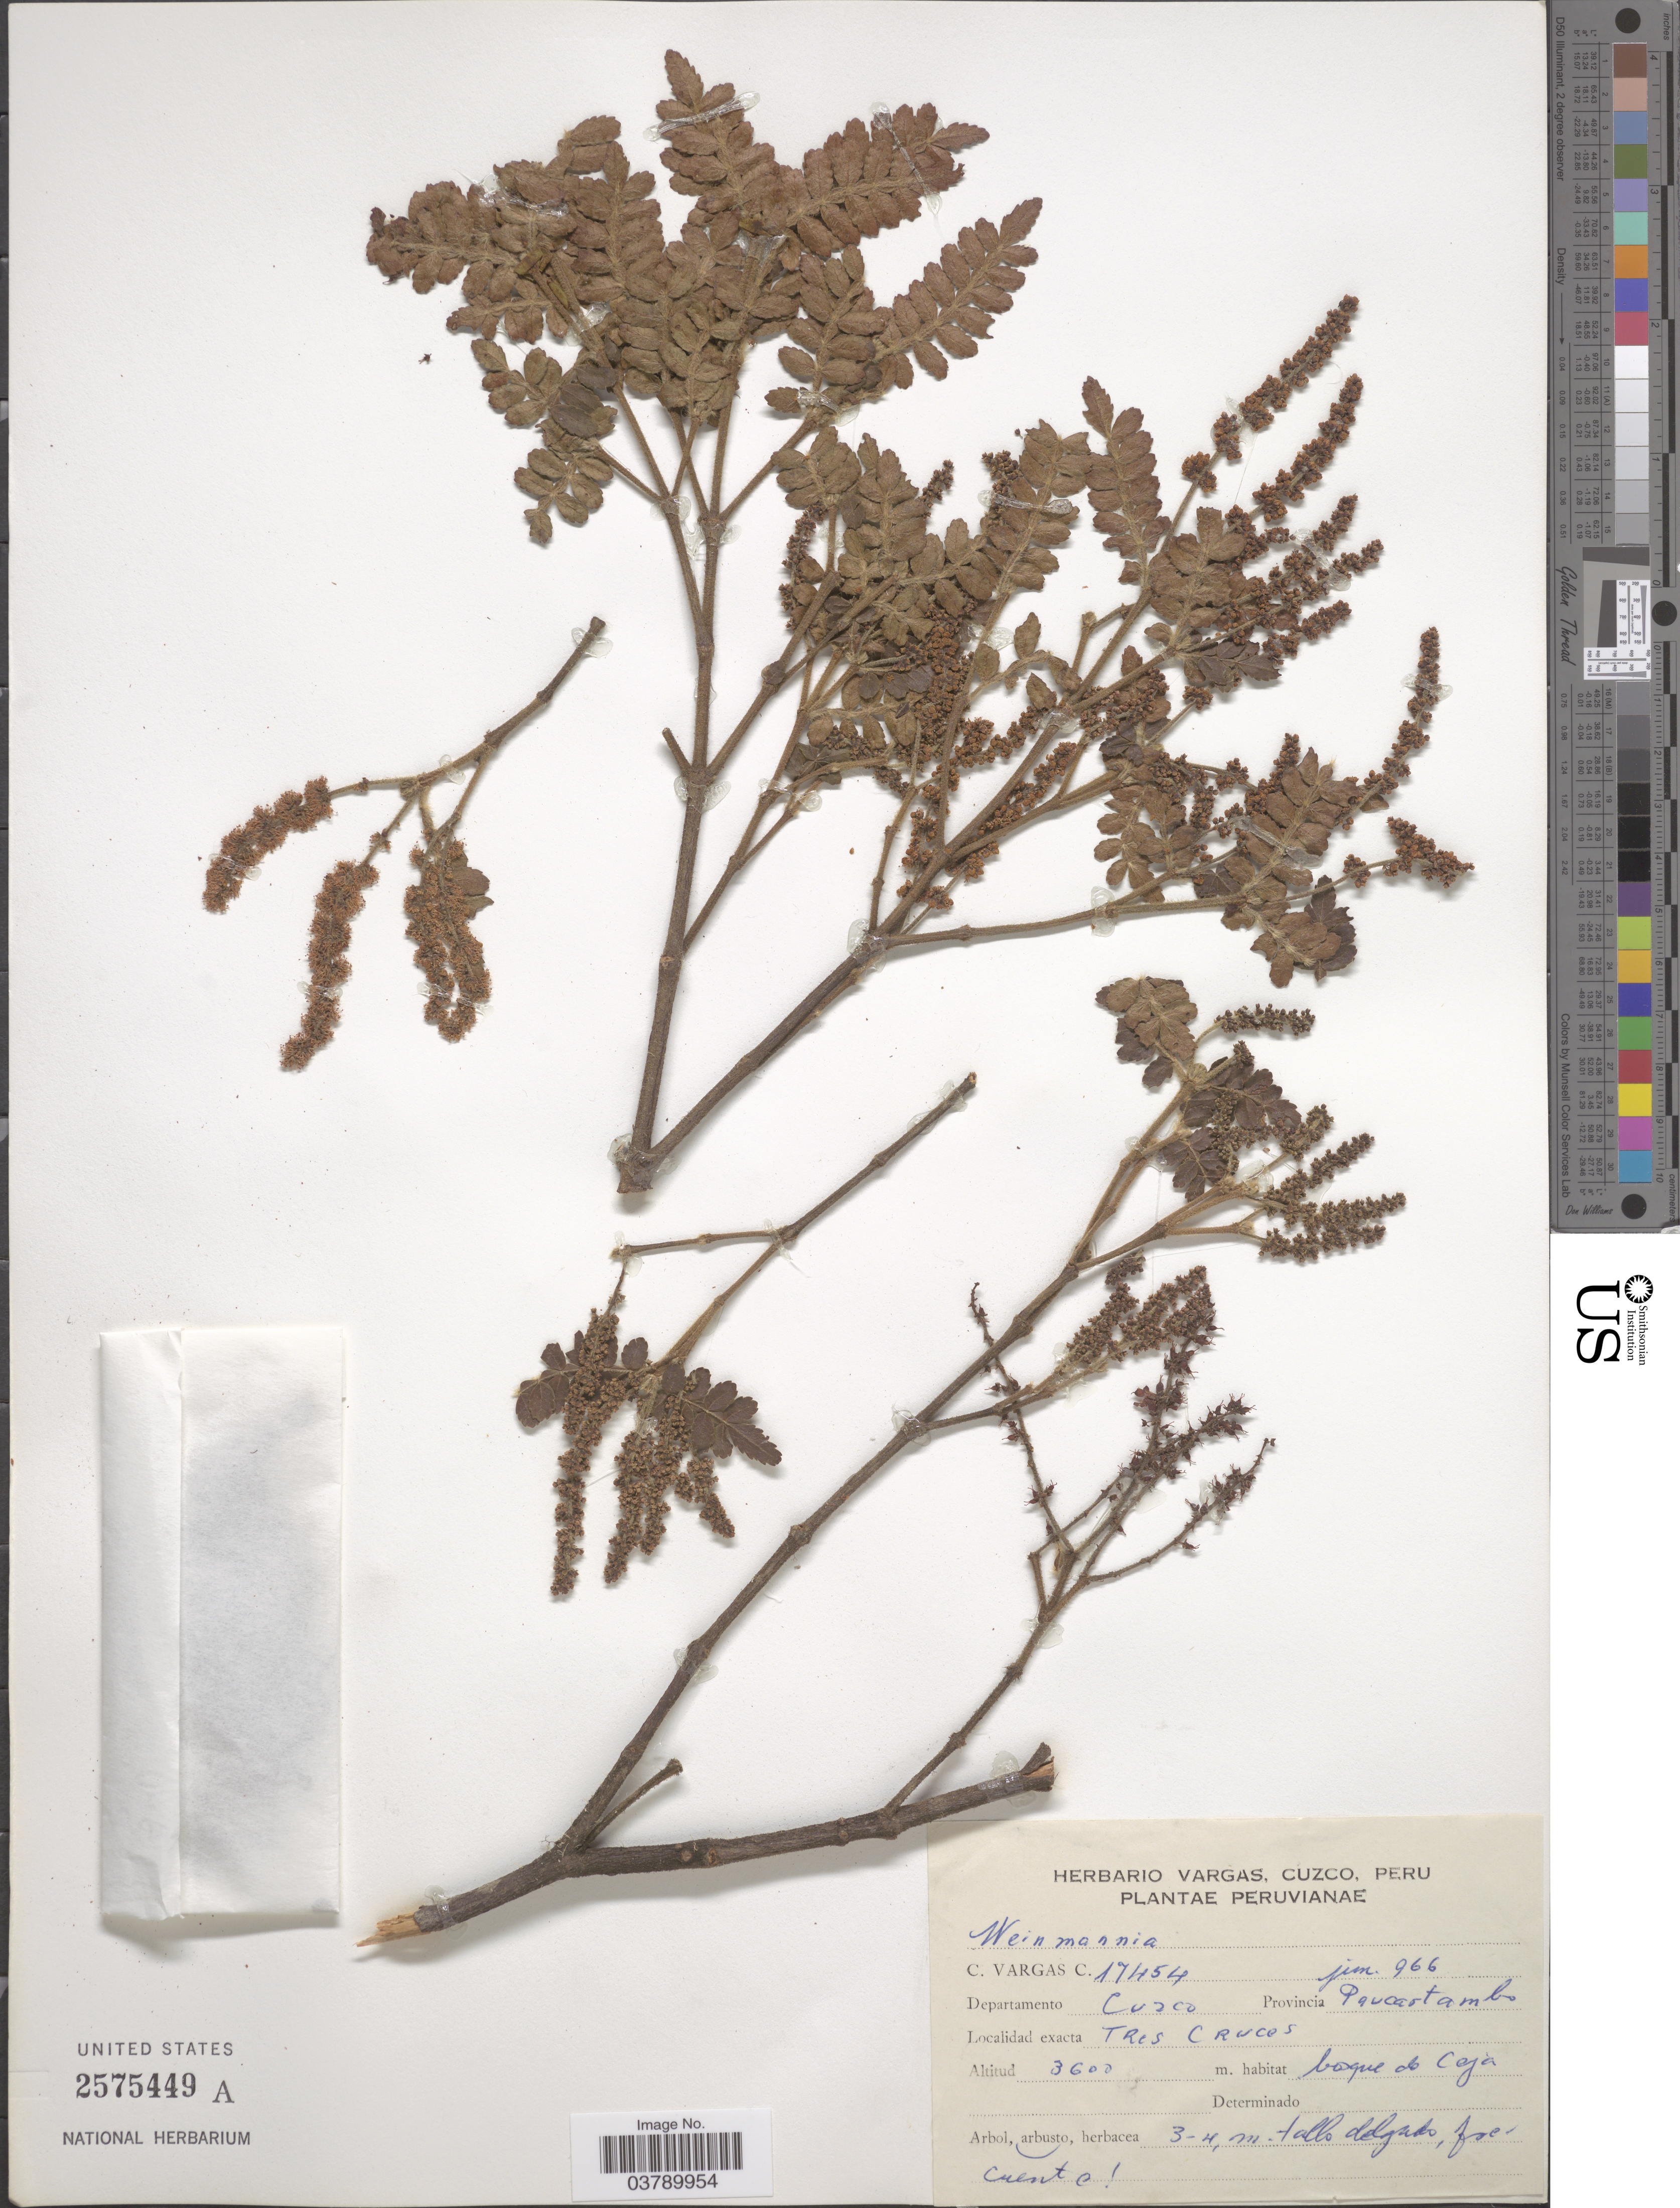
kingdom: Plantae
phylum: Tracheophyta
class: Magnoliopsida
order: Oxalidales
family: Cunoniaceae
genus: Weinmannia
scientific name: Weinmannia sp.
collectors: C. Vargas Calderón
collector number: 17454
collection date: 1966-06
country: Peru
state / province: Cusco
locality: Departamento Cuzco. Provincia Paucartambo. Tres Cruces.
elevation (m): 3600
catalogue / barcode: US 2575449A